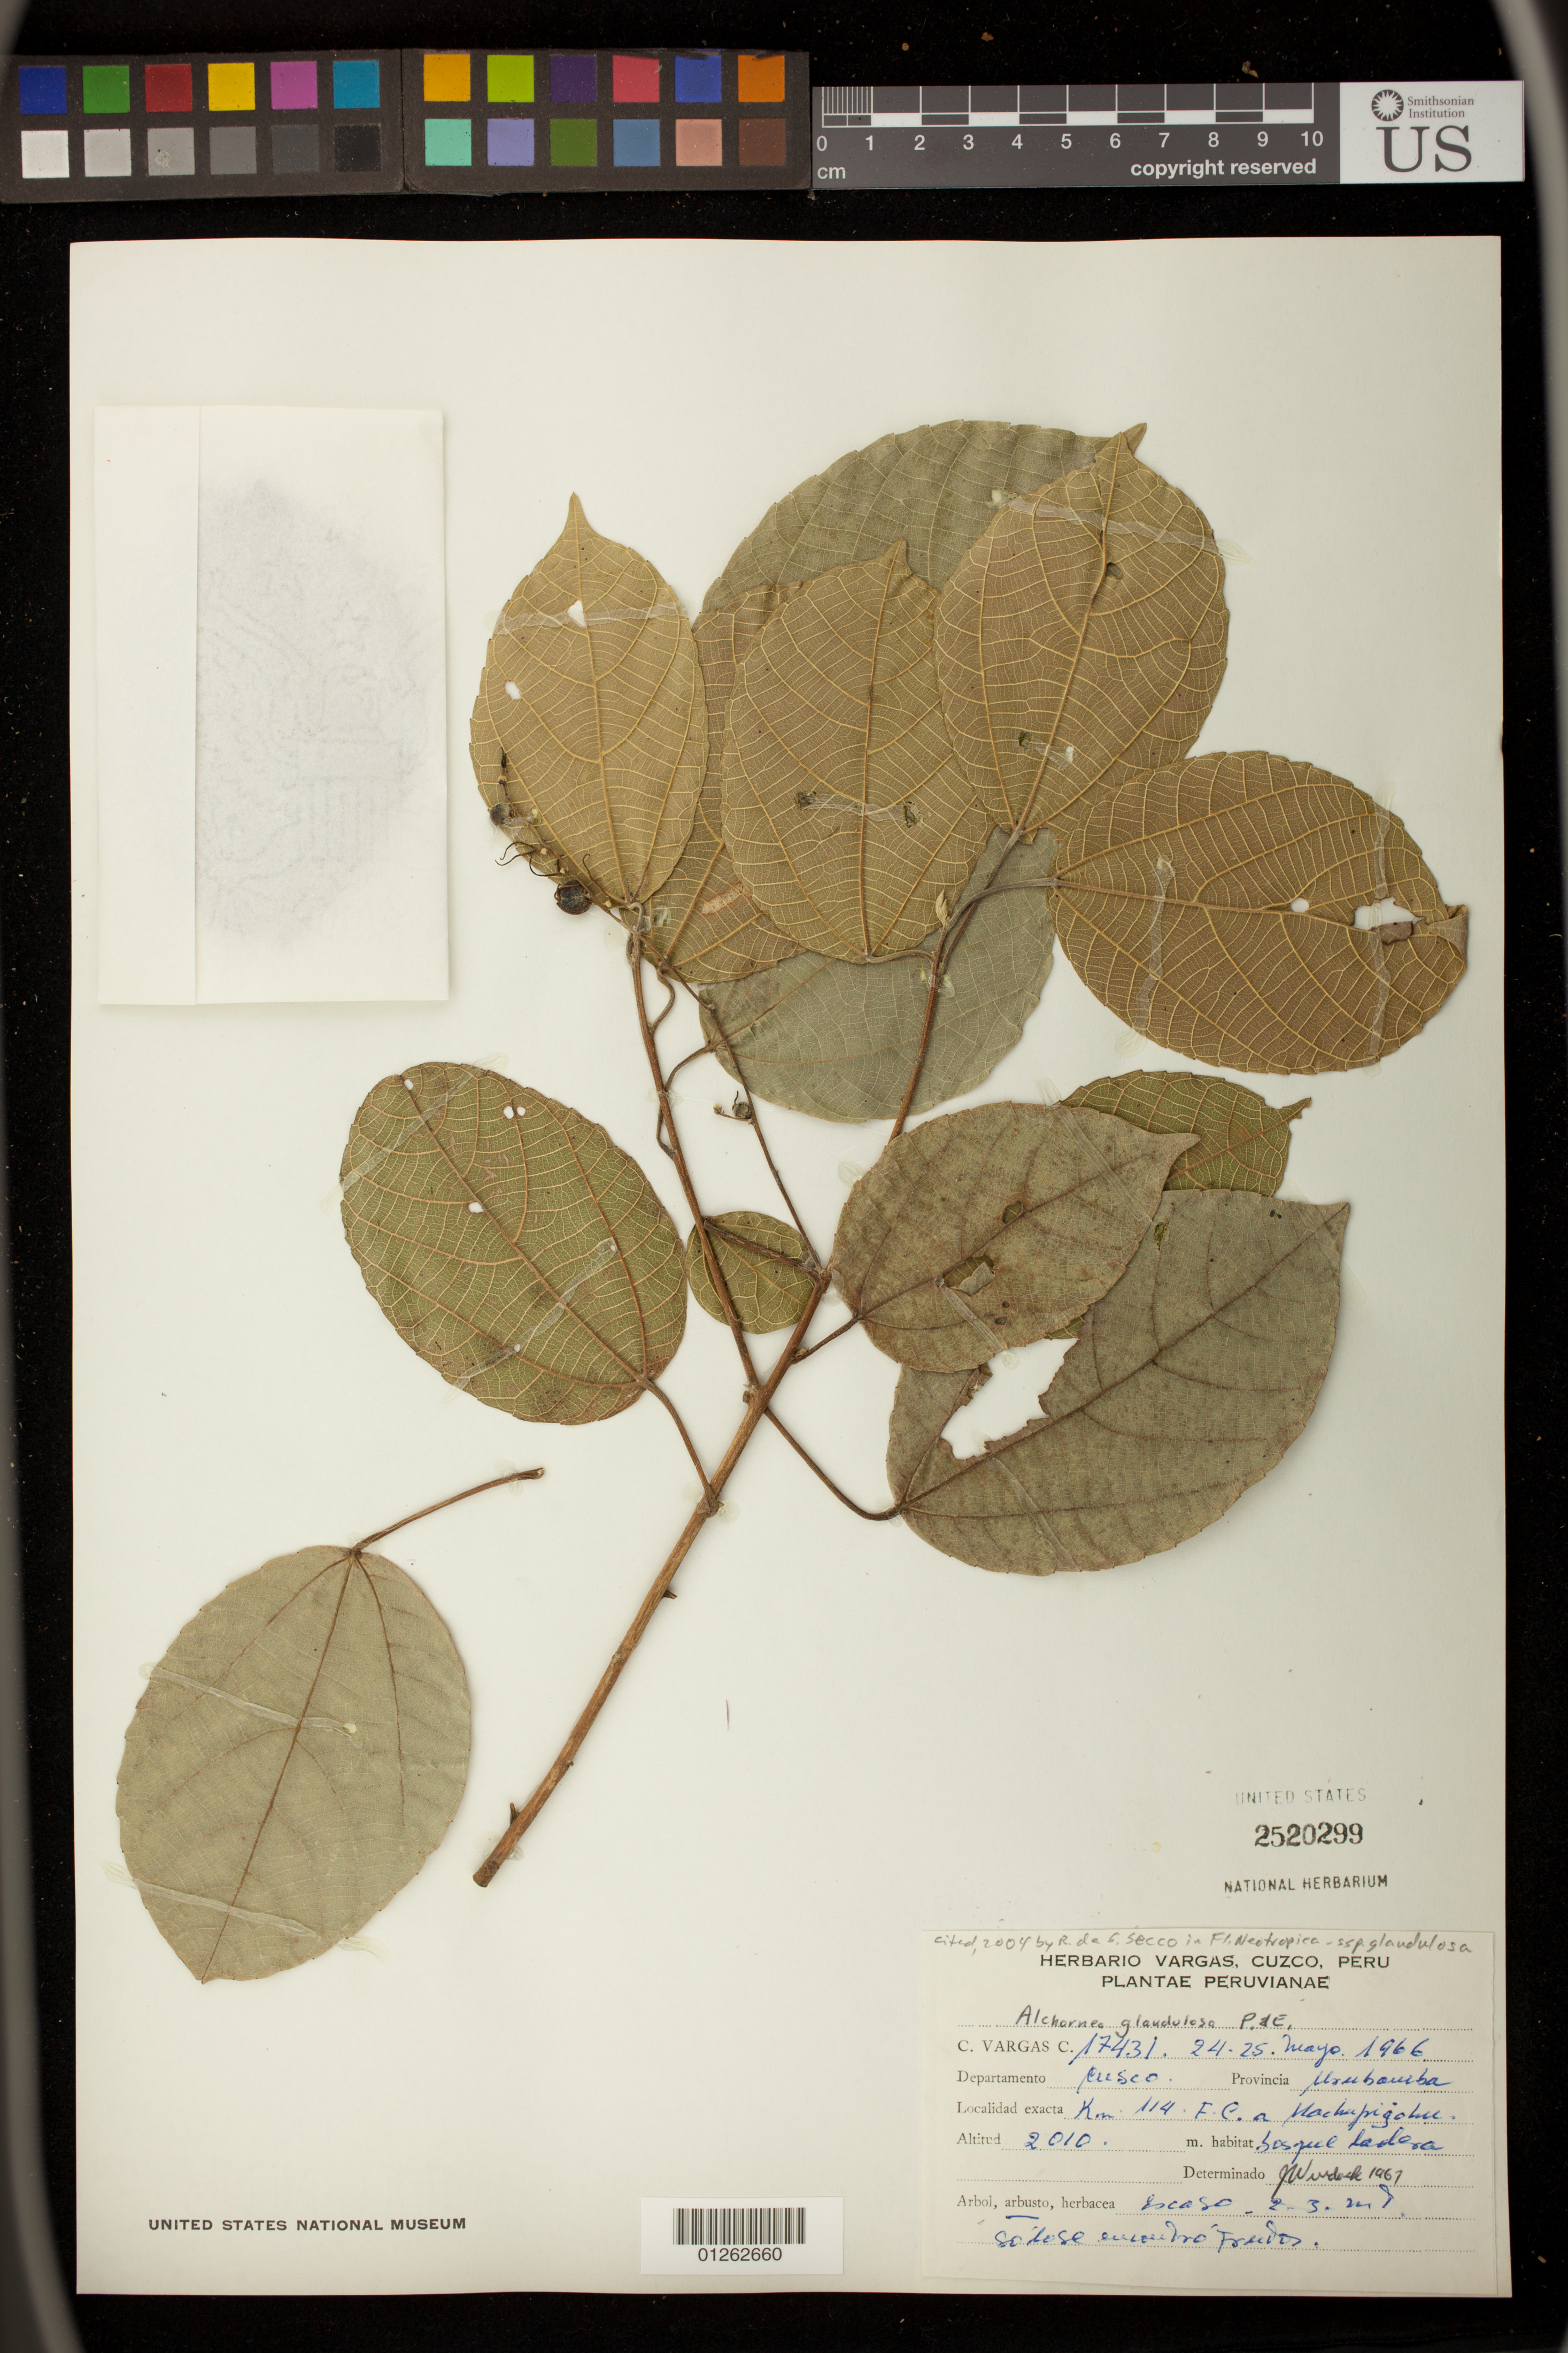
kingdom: Plantae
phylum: Tracheophyta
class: Magnoliopsida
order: Malpighiales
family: Euphorbiaceae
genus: Alchornea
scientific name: Alchornea glandulosa subsp. glandulosa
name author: Poepp.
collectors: C. Vargas C.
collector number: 17431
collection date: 1966-05-24/1966-05-25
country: Peru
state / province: Cusco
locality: Urubamba. Km 114 F.C. a Machu pijchu [Machu Picchu].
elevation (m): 613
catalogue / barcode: US 2520299